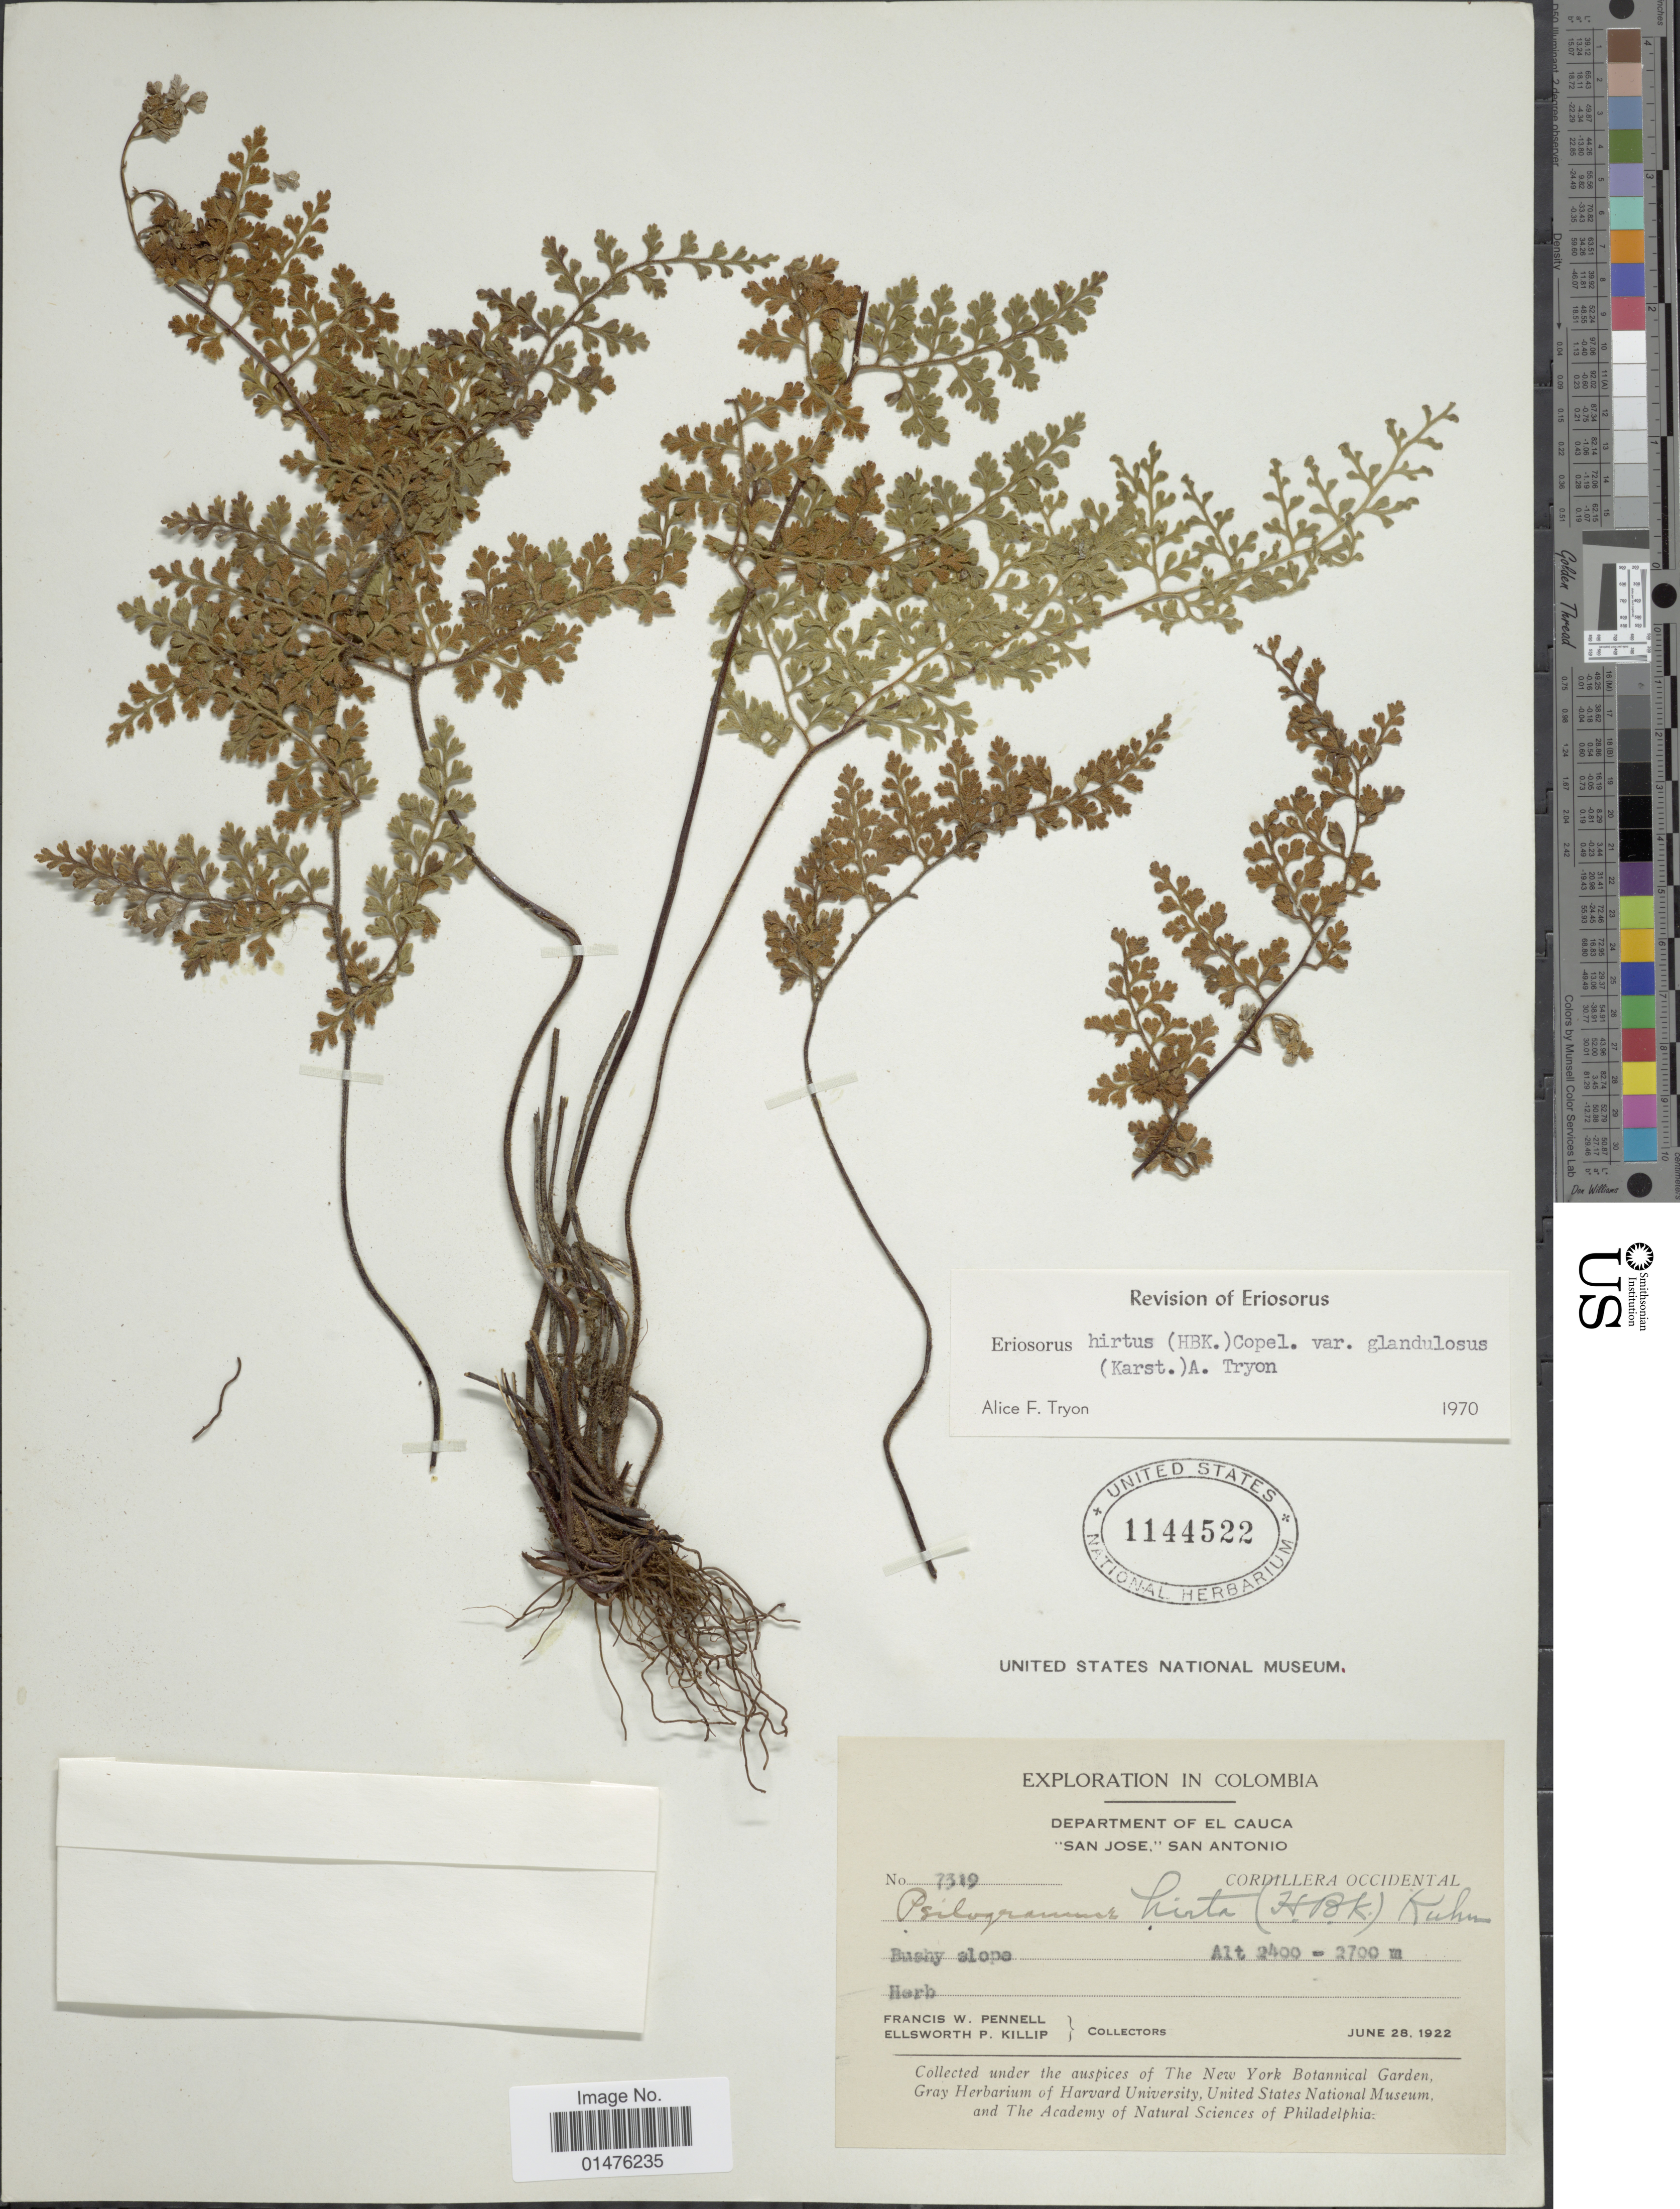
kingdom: Plantae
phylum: Tracheophyta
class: Polypodiopsida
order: Polypodiales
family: Pteridaceae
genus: Jamesonia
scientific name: Jamesonia hirta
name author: (Kunth) Christenh.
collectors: F. W. Pennell & E. P. Killip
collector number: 7139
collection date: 1922-06-28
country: Colombia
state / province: Cauca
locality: Department of EL cauca 'San Jose,' San Antonio, Cordillera Occidental, Bushy slope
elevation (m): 2400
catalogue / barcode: US 1144522